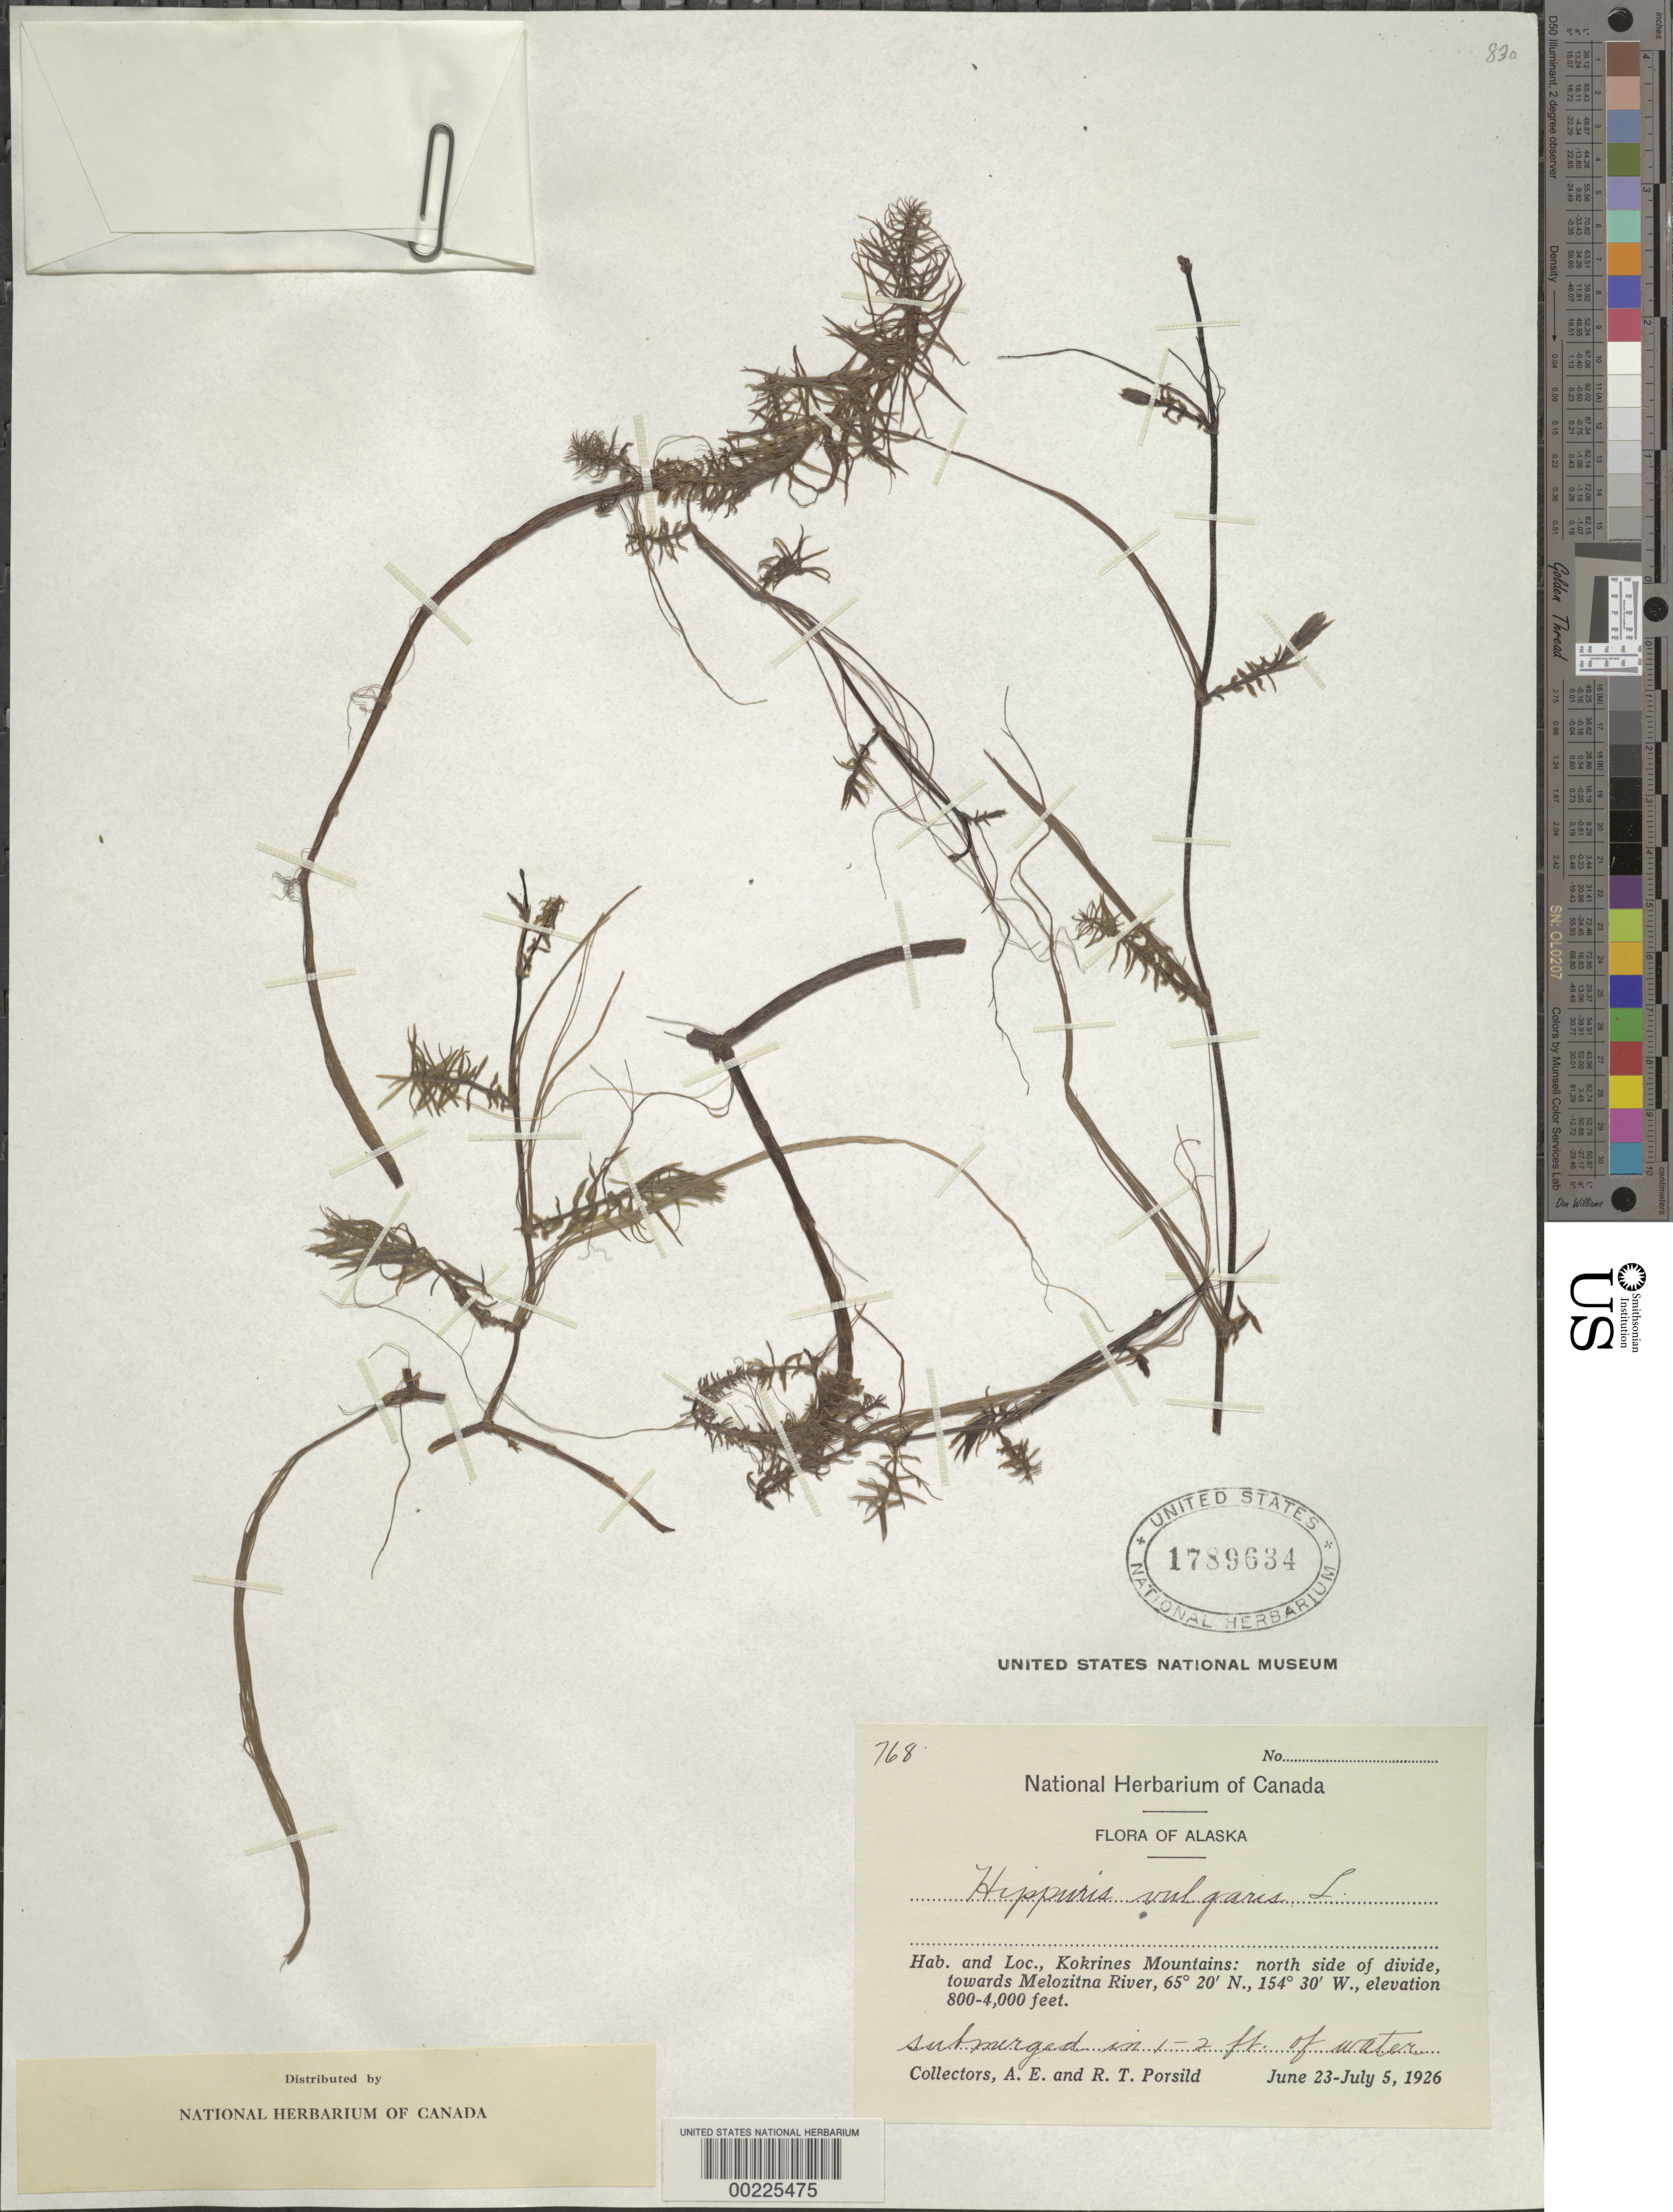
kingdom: Plantae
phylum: Tracheophyta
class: Magnoliopsida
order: Lamiales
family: Plantaginaceae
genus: Hippuris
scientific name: Hippuris vulgaris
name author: L.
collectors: A. E. Porsild & R. T. Porsild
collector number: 768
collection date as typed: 23 Jun 1926 to 05 Jul 1926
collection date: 1926-06-23/1926-07-05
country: United States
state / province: Alaska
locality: Kokrines mountains: n side of divide, towards melozitna river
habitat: Submerged in 1-2 ft of water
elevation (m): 244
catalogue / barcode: US 1789634